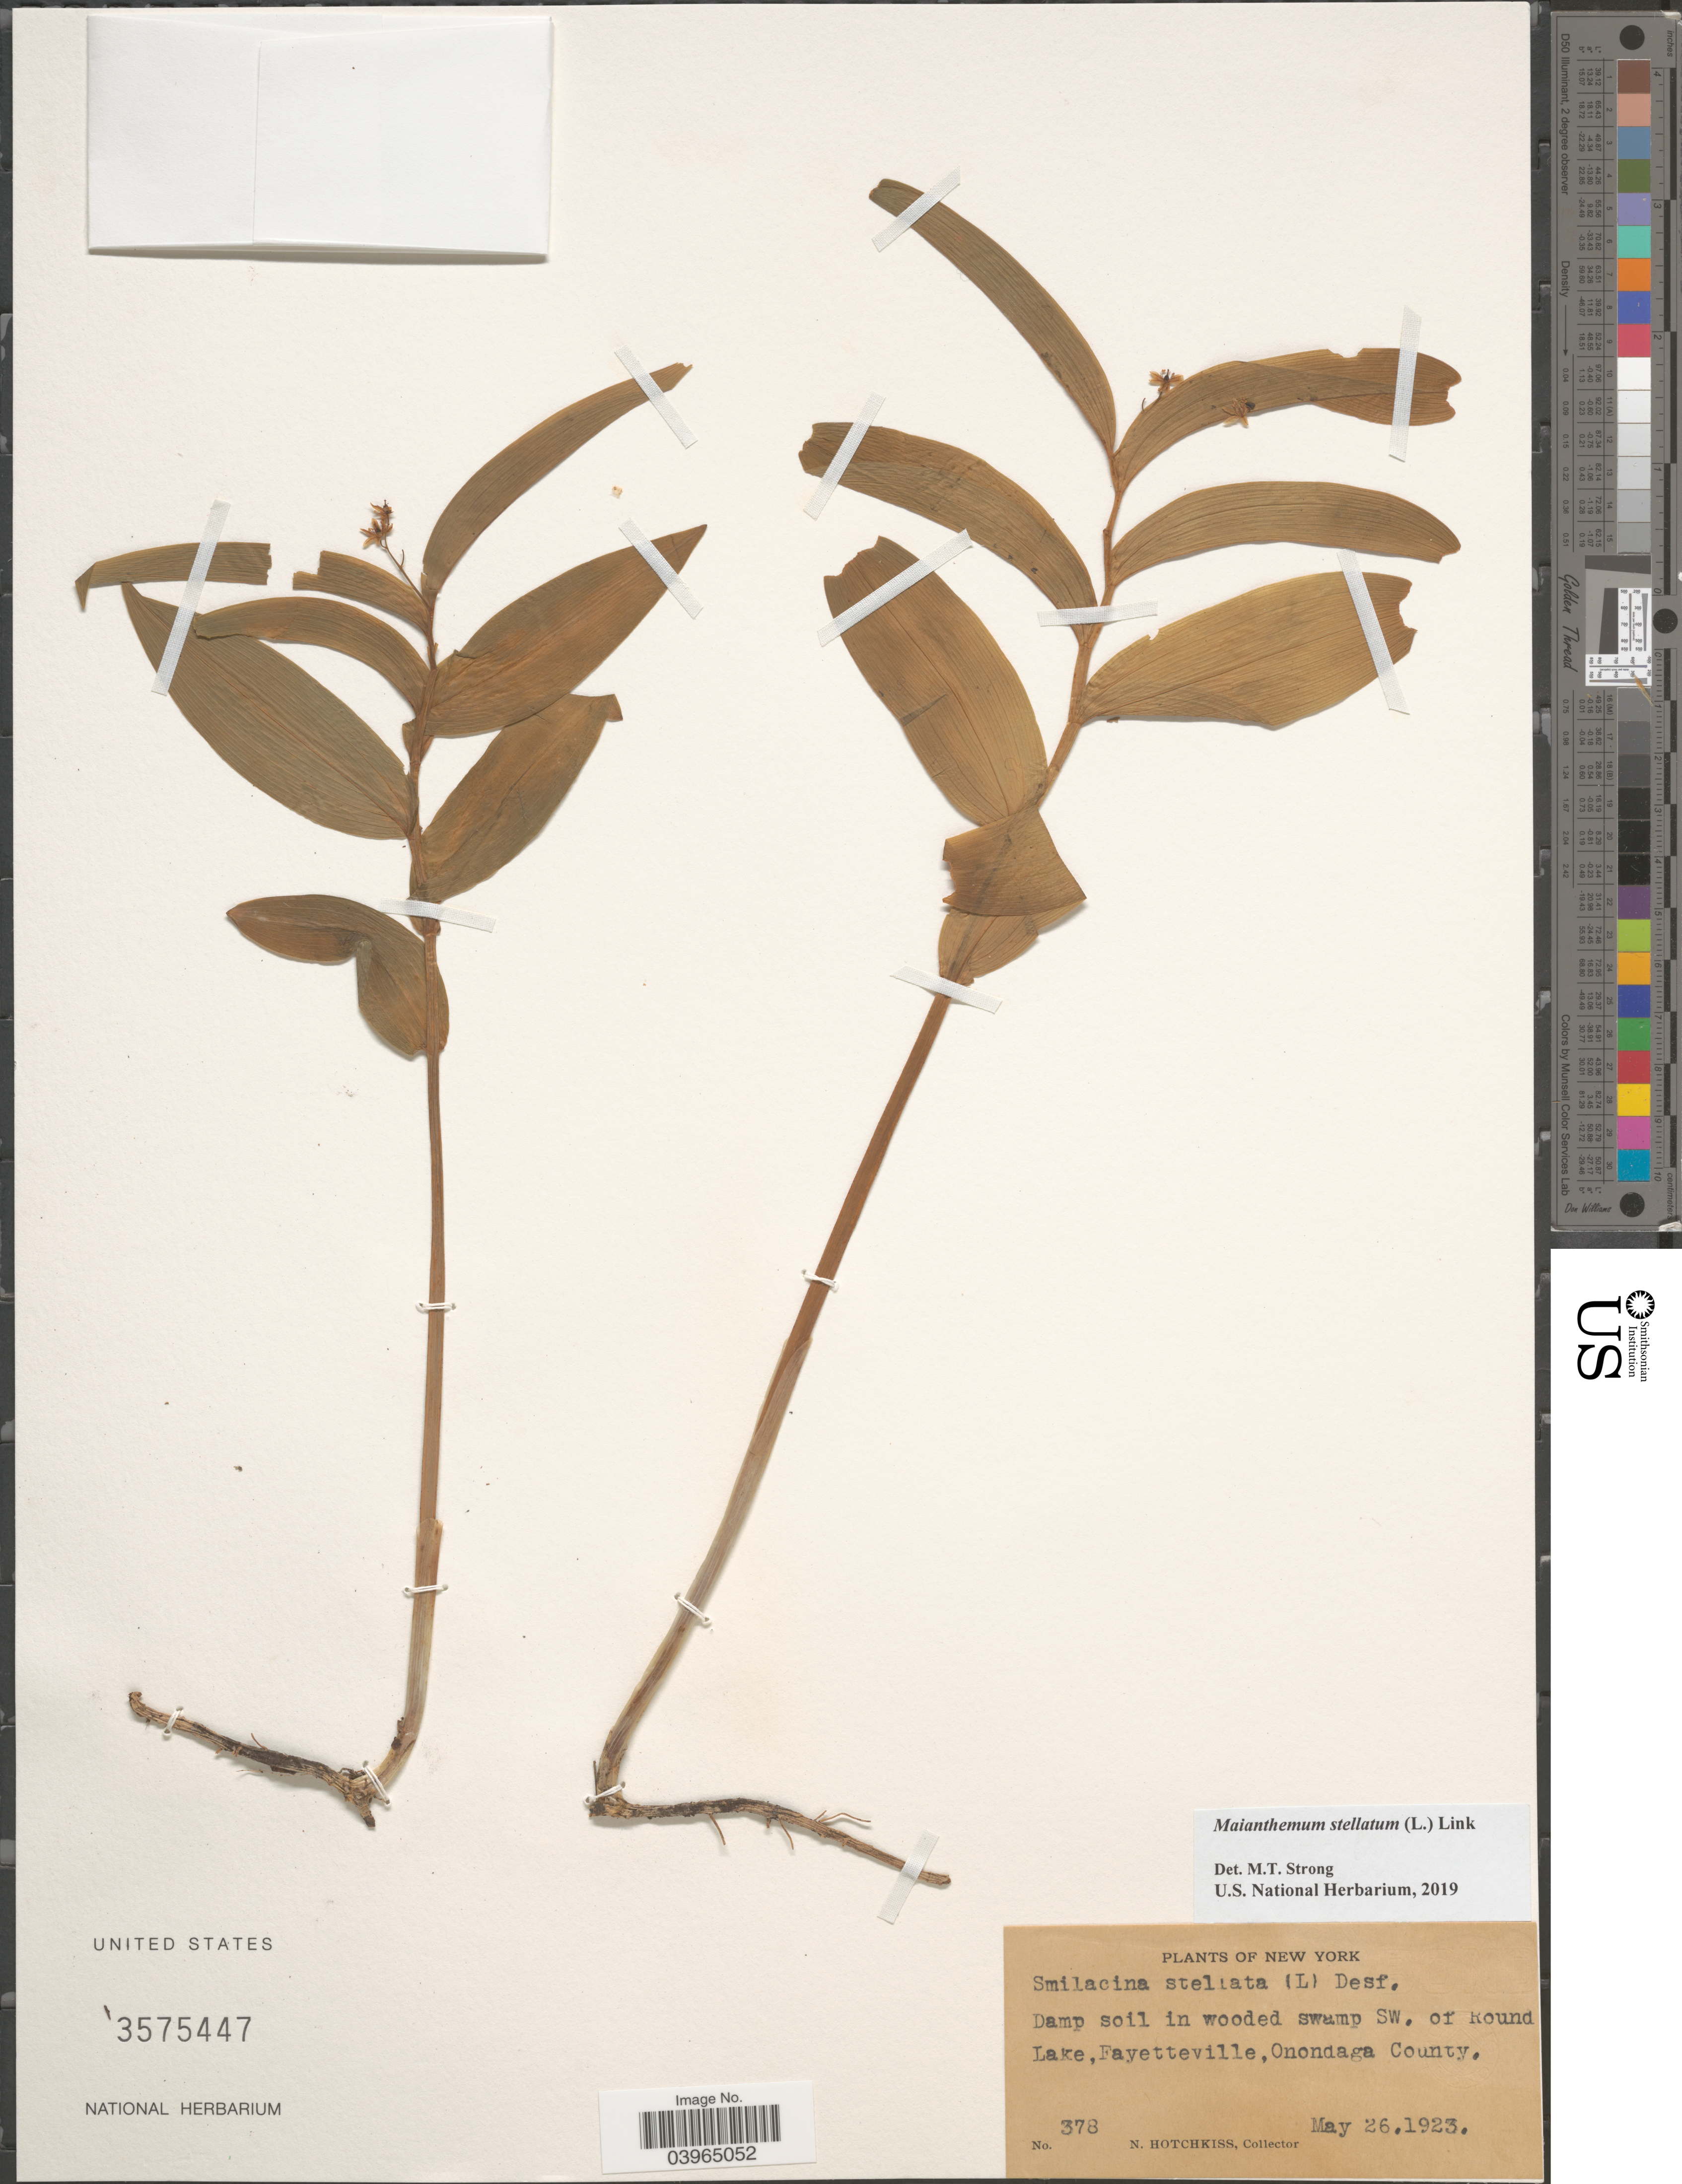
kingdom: Plantae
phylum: Tracheophyta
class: Liliopsida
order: Asparagales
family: Asparagaceae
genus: Maianthemum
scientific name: Maianthemum stellatum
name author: (L.) Link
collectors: N. Hotchkiss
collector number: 378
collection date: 1923-05-26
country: United States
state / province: New York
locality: Damp soil in wooded swamp SW, of Round Lake, Fayetteville, Onondaga County.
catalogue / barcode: US 3575447